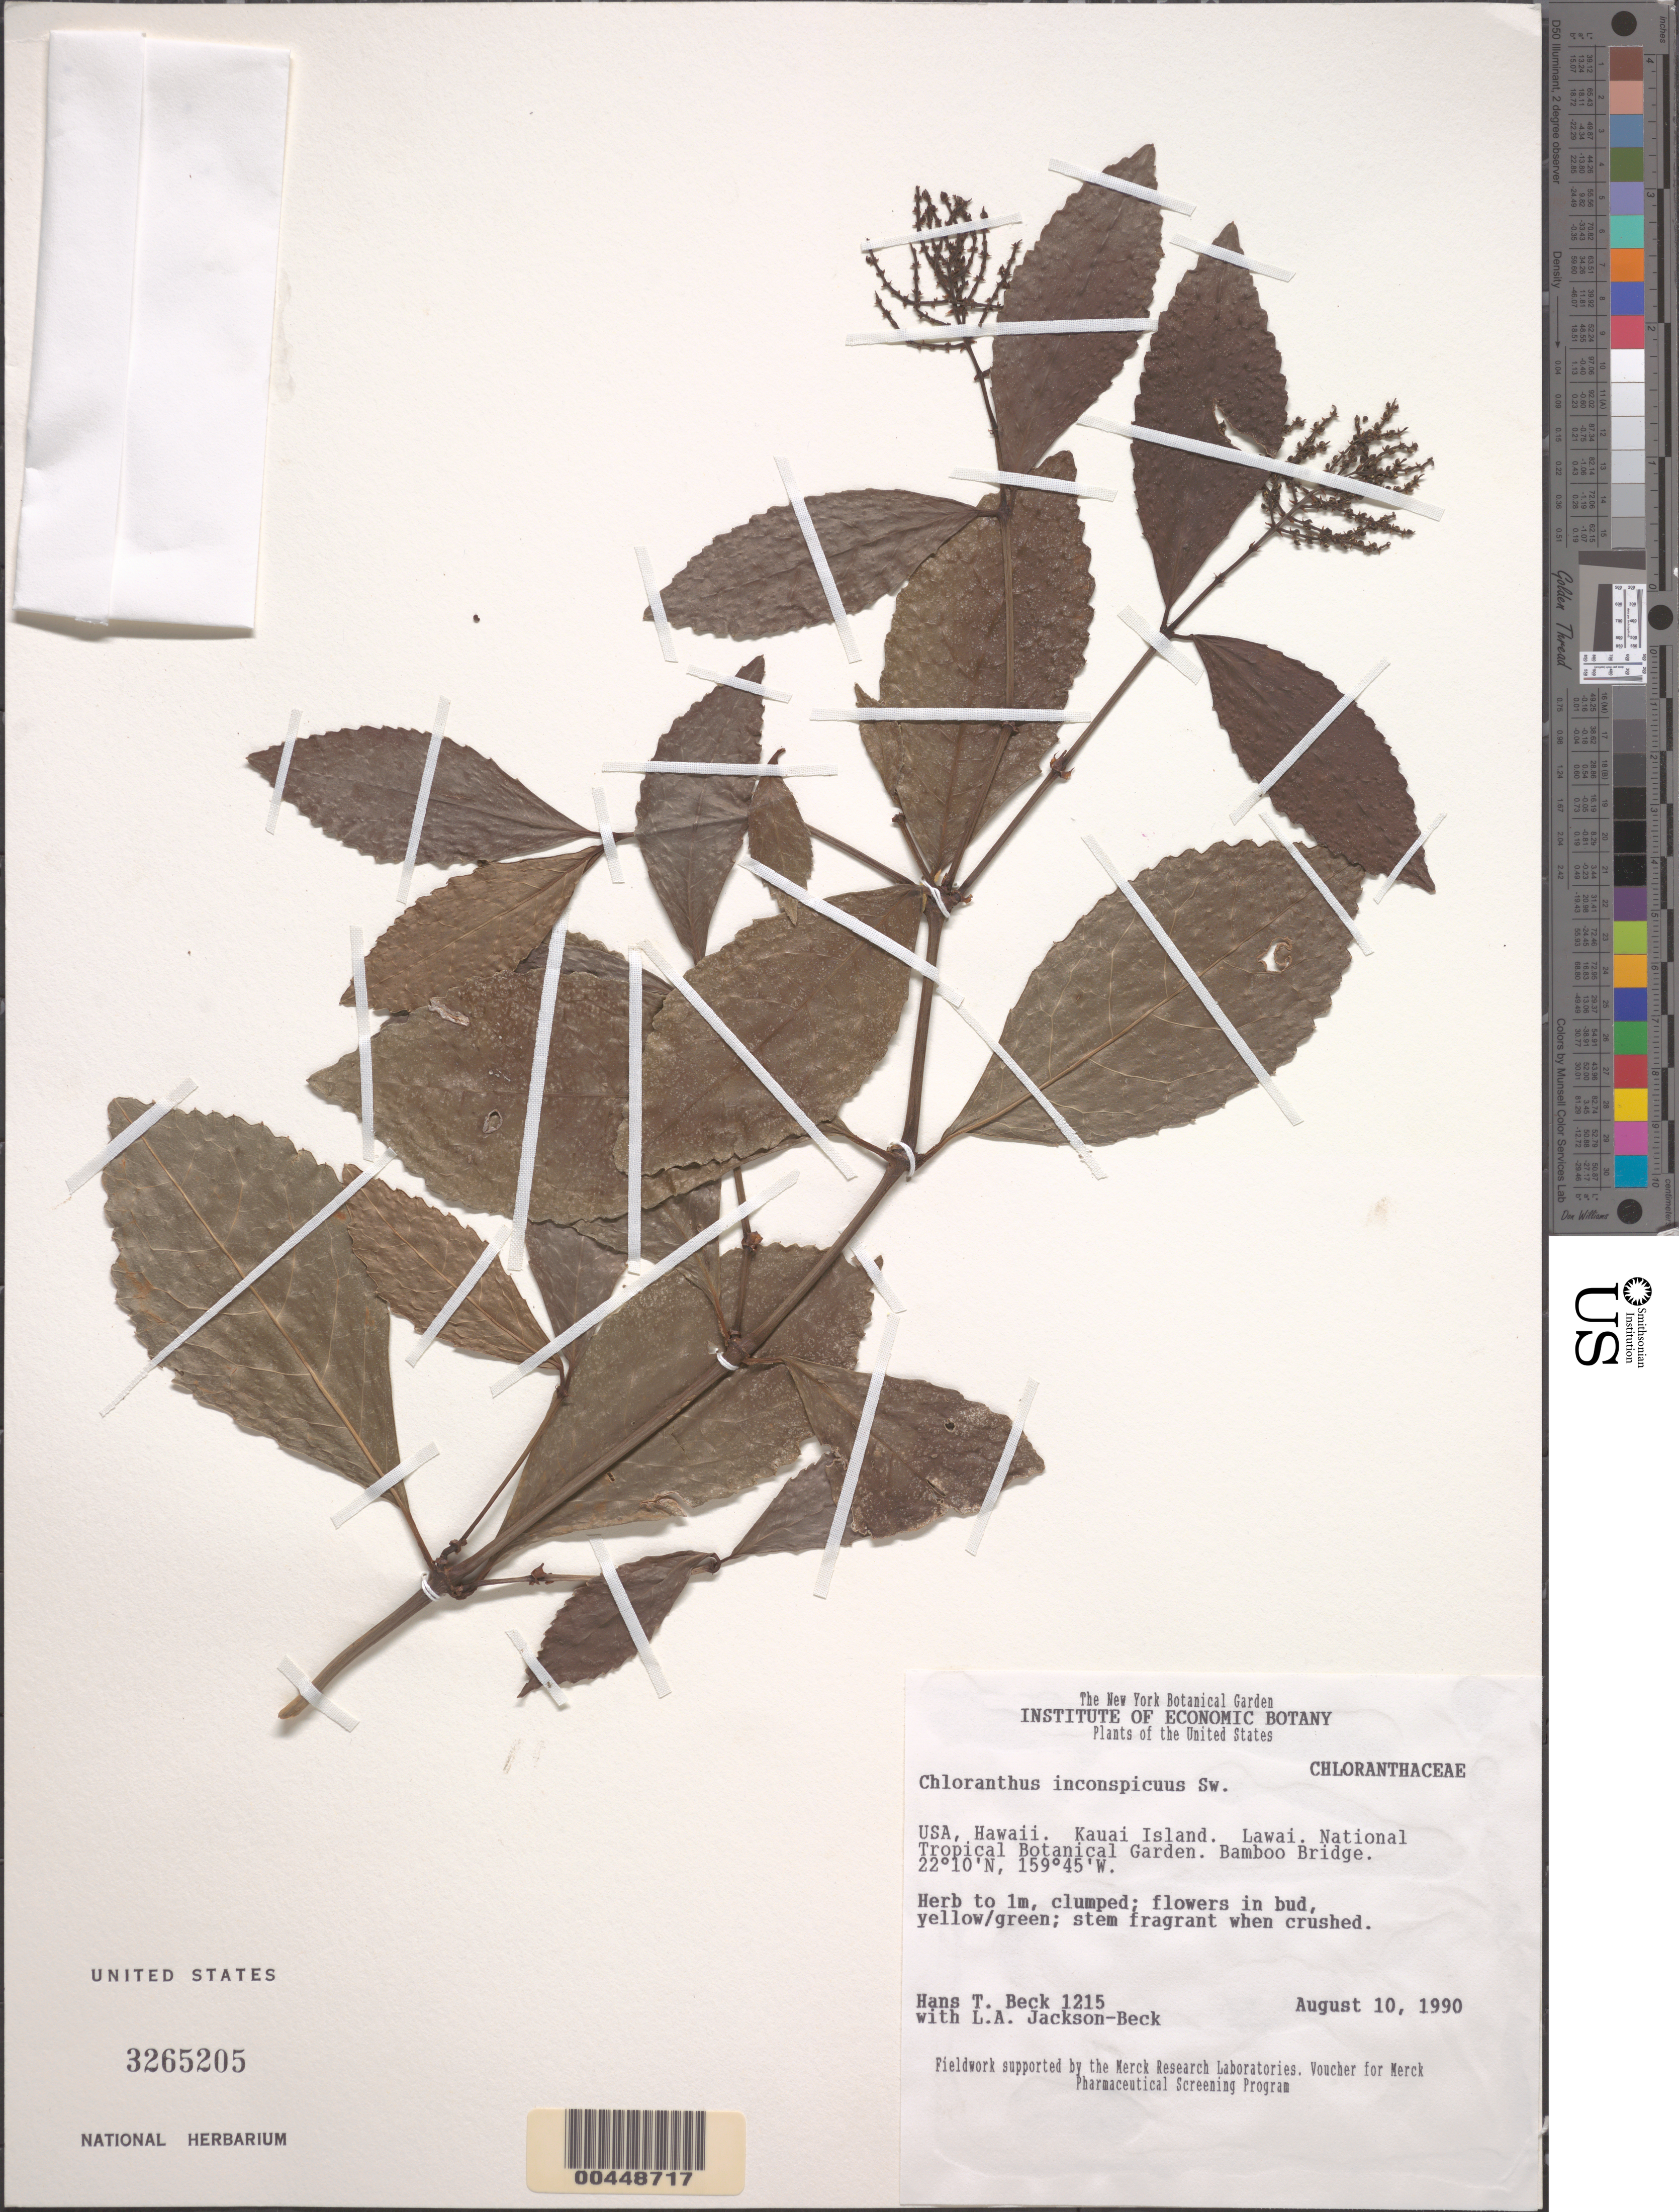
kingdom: Plantae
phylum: Tracheophyta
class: Magnoliopsida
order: Chloranthales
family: Chloranthaceae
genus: Chloranthus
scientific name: Chloranthus inconspicuus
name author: Sw.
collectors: H. T. Beck & L. Jackson-Beck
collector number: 1215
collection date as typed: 10 Aug 1990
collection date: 1990-08-10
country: United States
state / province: Hawaii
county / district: Kauai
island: Kaua'i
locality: Lawai, National Tropical Botanical Garden, Bamboo Bridge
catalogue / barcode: US 3265205